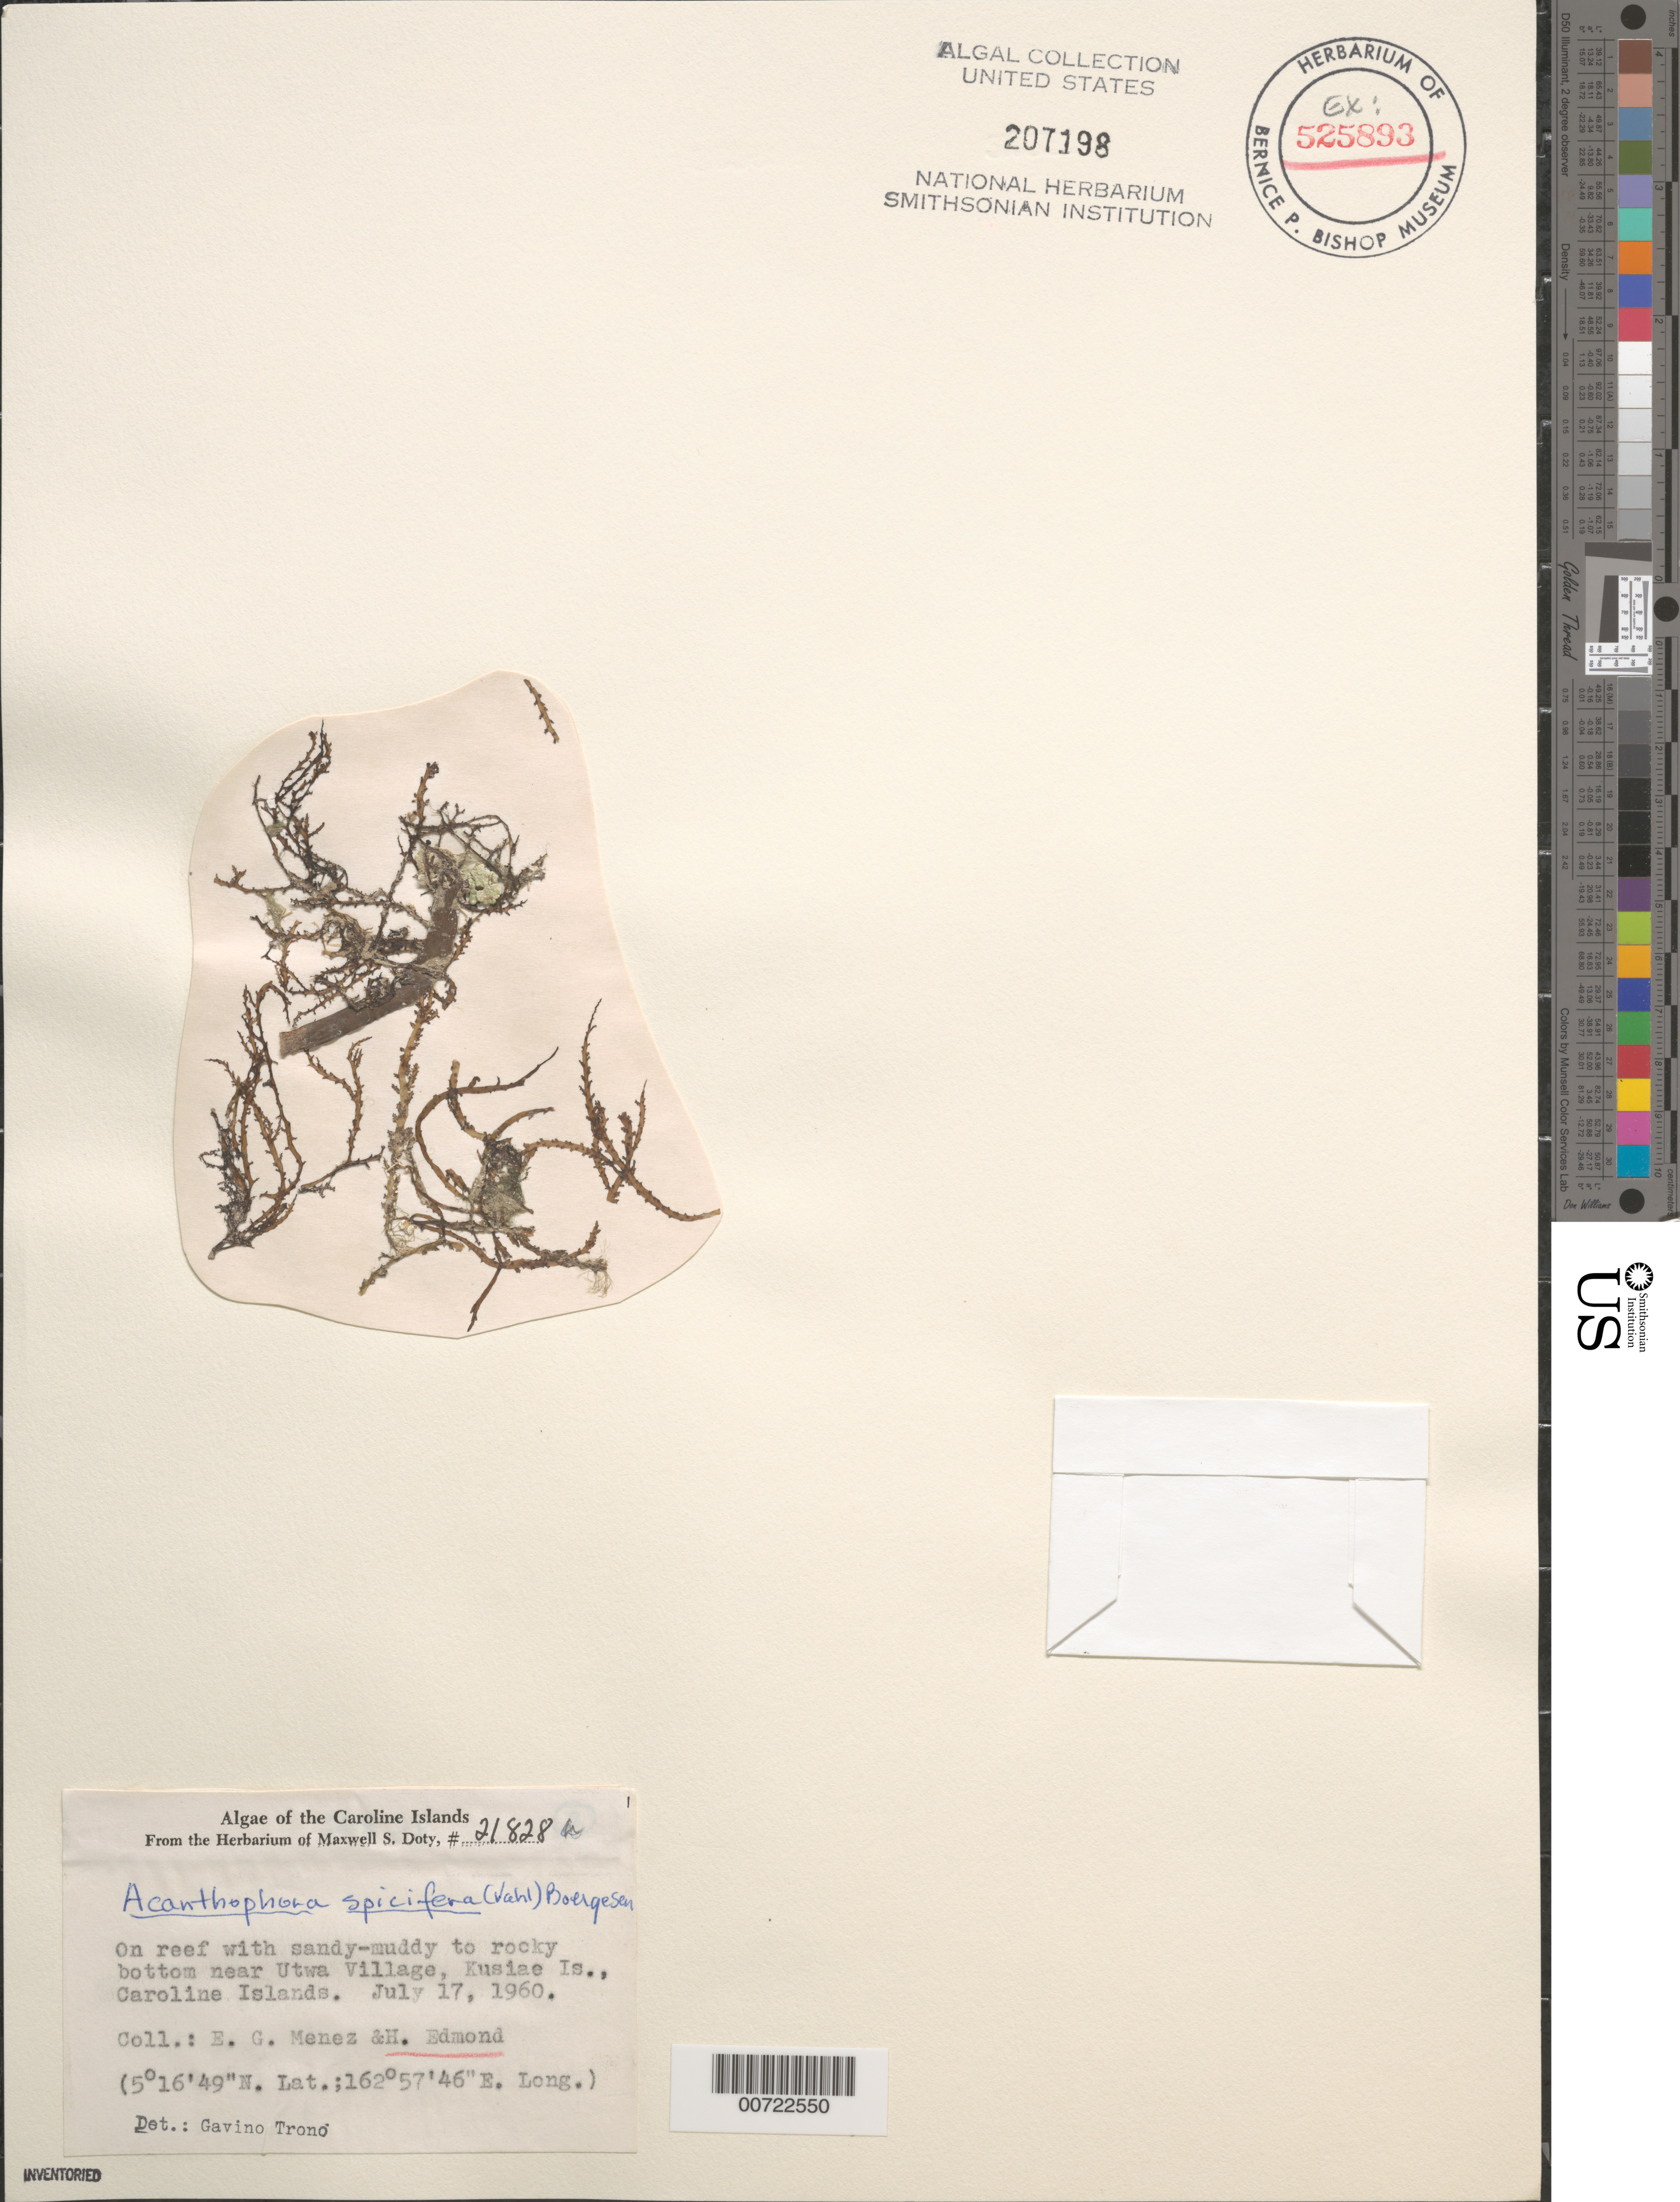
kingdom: Plantae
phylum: Rhodophyta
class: Florideophyceae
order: Ceramiales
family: Rhodomelaceae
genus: Acanthophora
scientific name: Acanthophora spicifera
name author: (Vahl) Børgesen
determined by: Trono, Gavino C., Jr.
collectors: Meñez & H. Edmond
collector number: MSD 21828a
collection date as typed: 17 Jul 1960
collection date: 1960-07-17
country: Micronesia, Federated States of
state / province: Kosrae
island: Utwa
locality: Utwa Island, near Utwa Village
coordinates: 5 16' 49" N, 162 57' 46" E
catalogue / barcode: US 207198